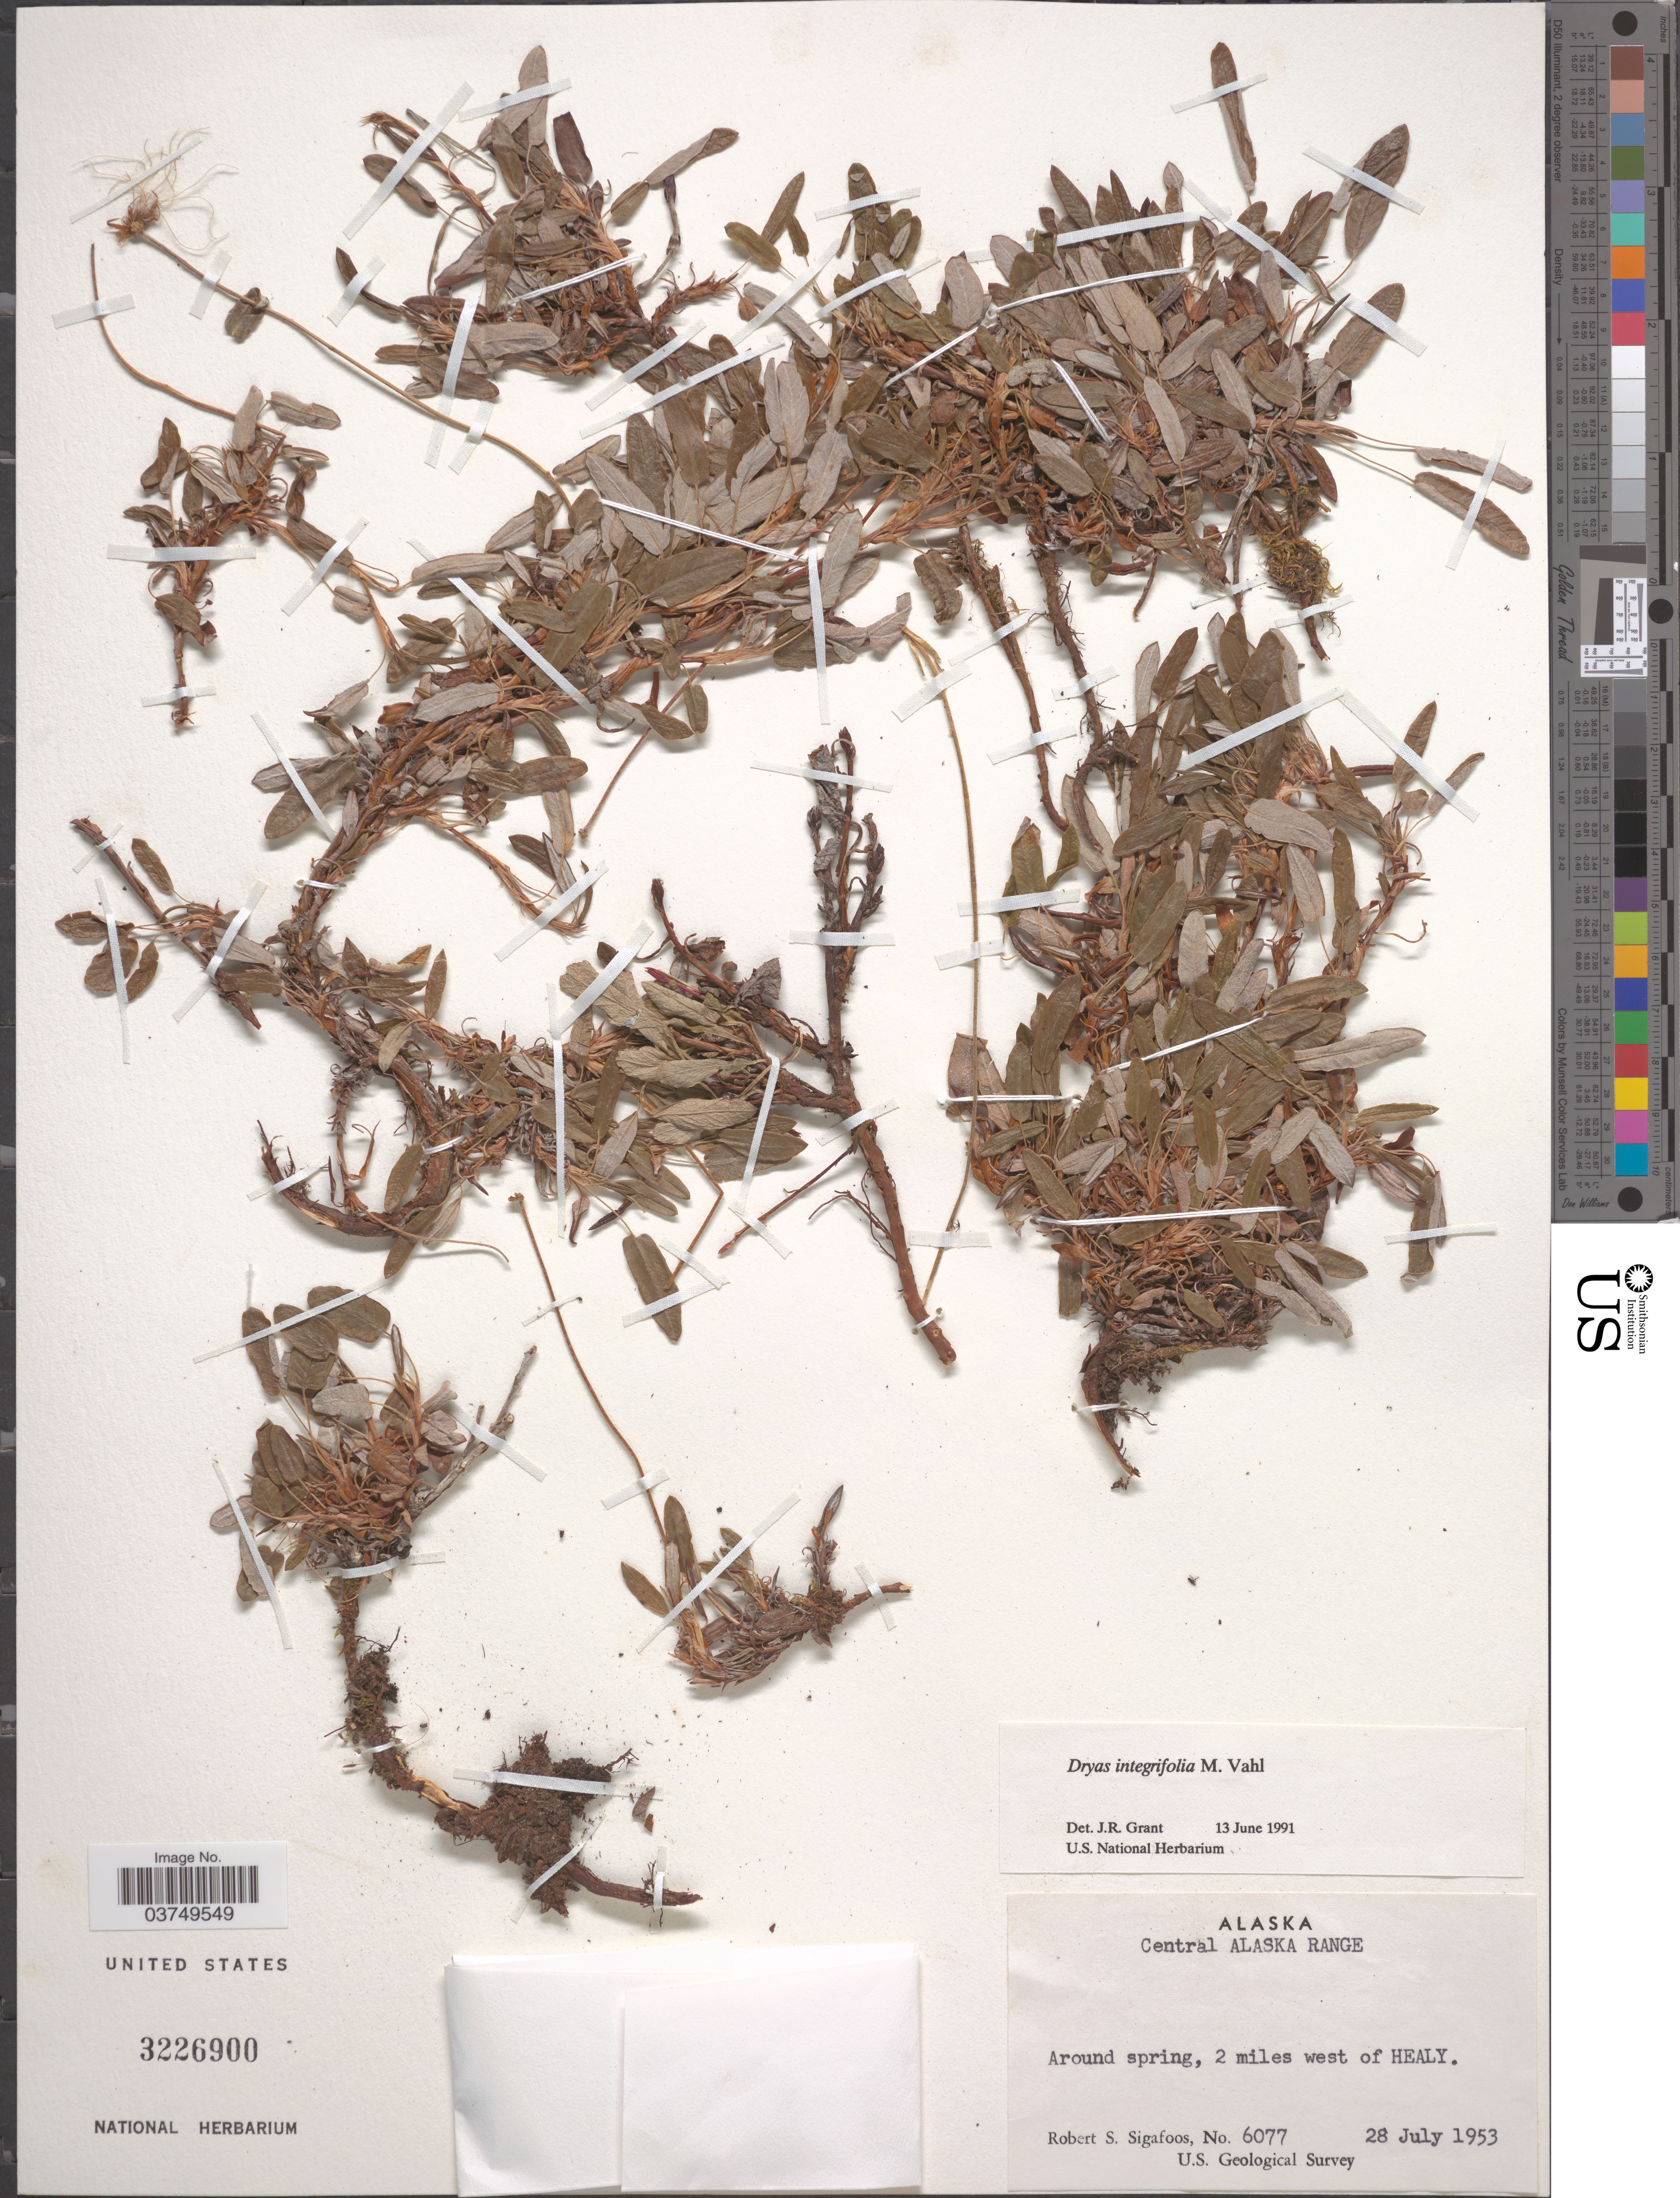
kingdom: Plantae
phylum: Tracheophyta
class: Magnoliopsida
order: Rosales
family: Rosaceae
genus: Dryas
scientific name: Dryas integrifolia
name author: Vahl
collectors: R. Sigafoos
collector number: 6077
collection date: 1953-07-28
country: United States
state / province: Alaska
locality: Central Alaska Range. Around spring, 2 miles west of Healy.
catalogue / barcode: US 3226900